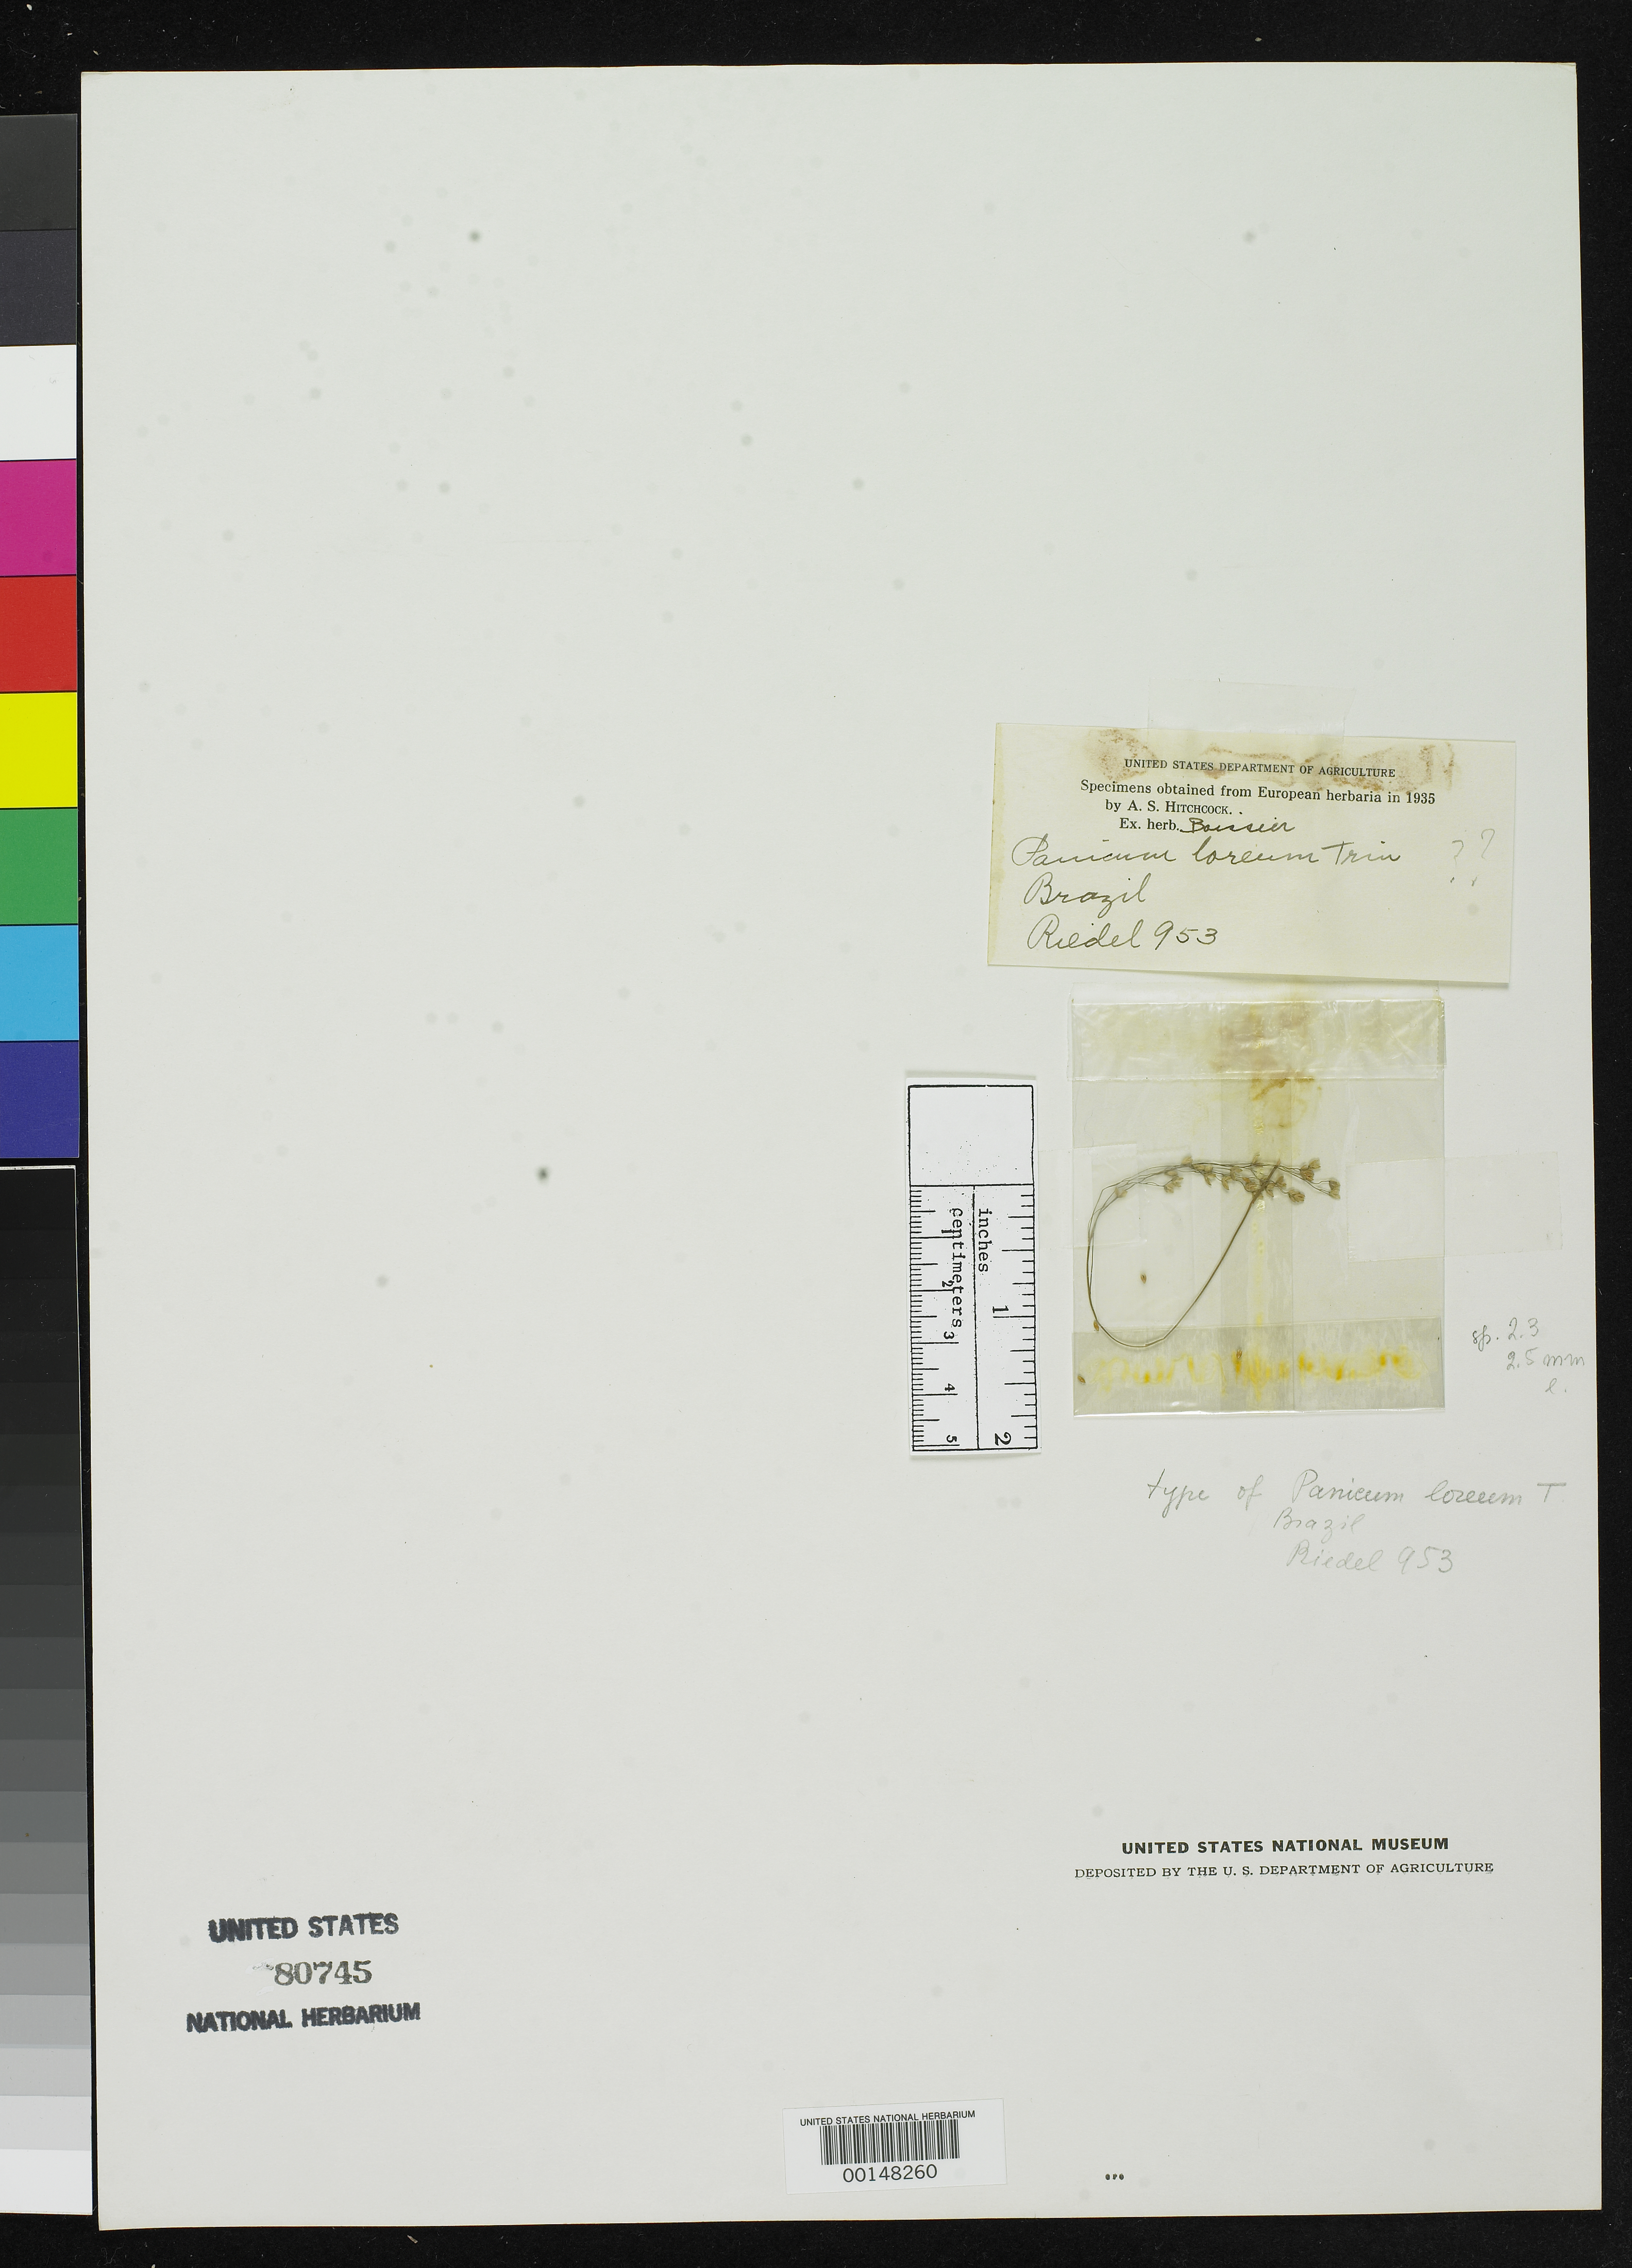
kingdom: Plantae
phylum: Tracheophyta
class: Liliopsida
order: Poales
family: Poaceae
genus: Panicum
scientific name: Panicum loreum var. angustifolium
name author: Döll in Mart.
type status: Type Fragment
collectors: L. Riedel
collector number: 953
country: Brazil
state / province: Minas Gerais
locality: Serra da Lapa.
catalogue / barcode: US 80745